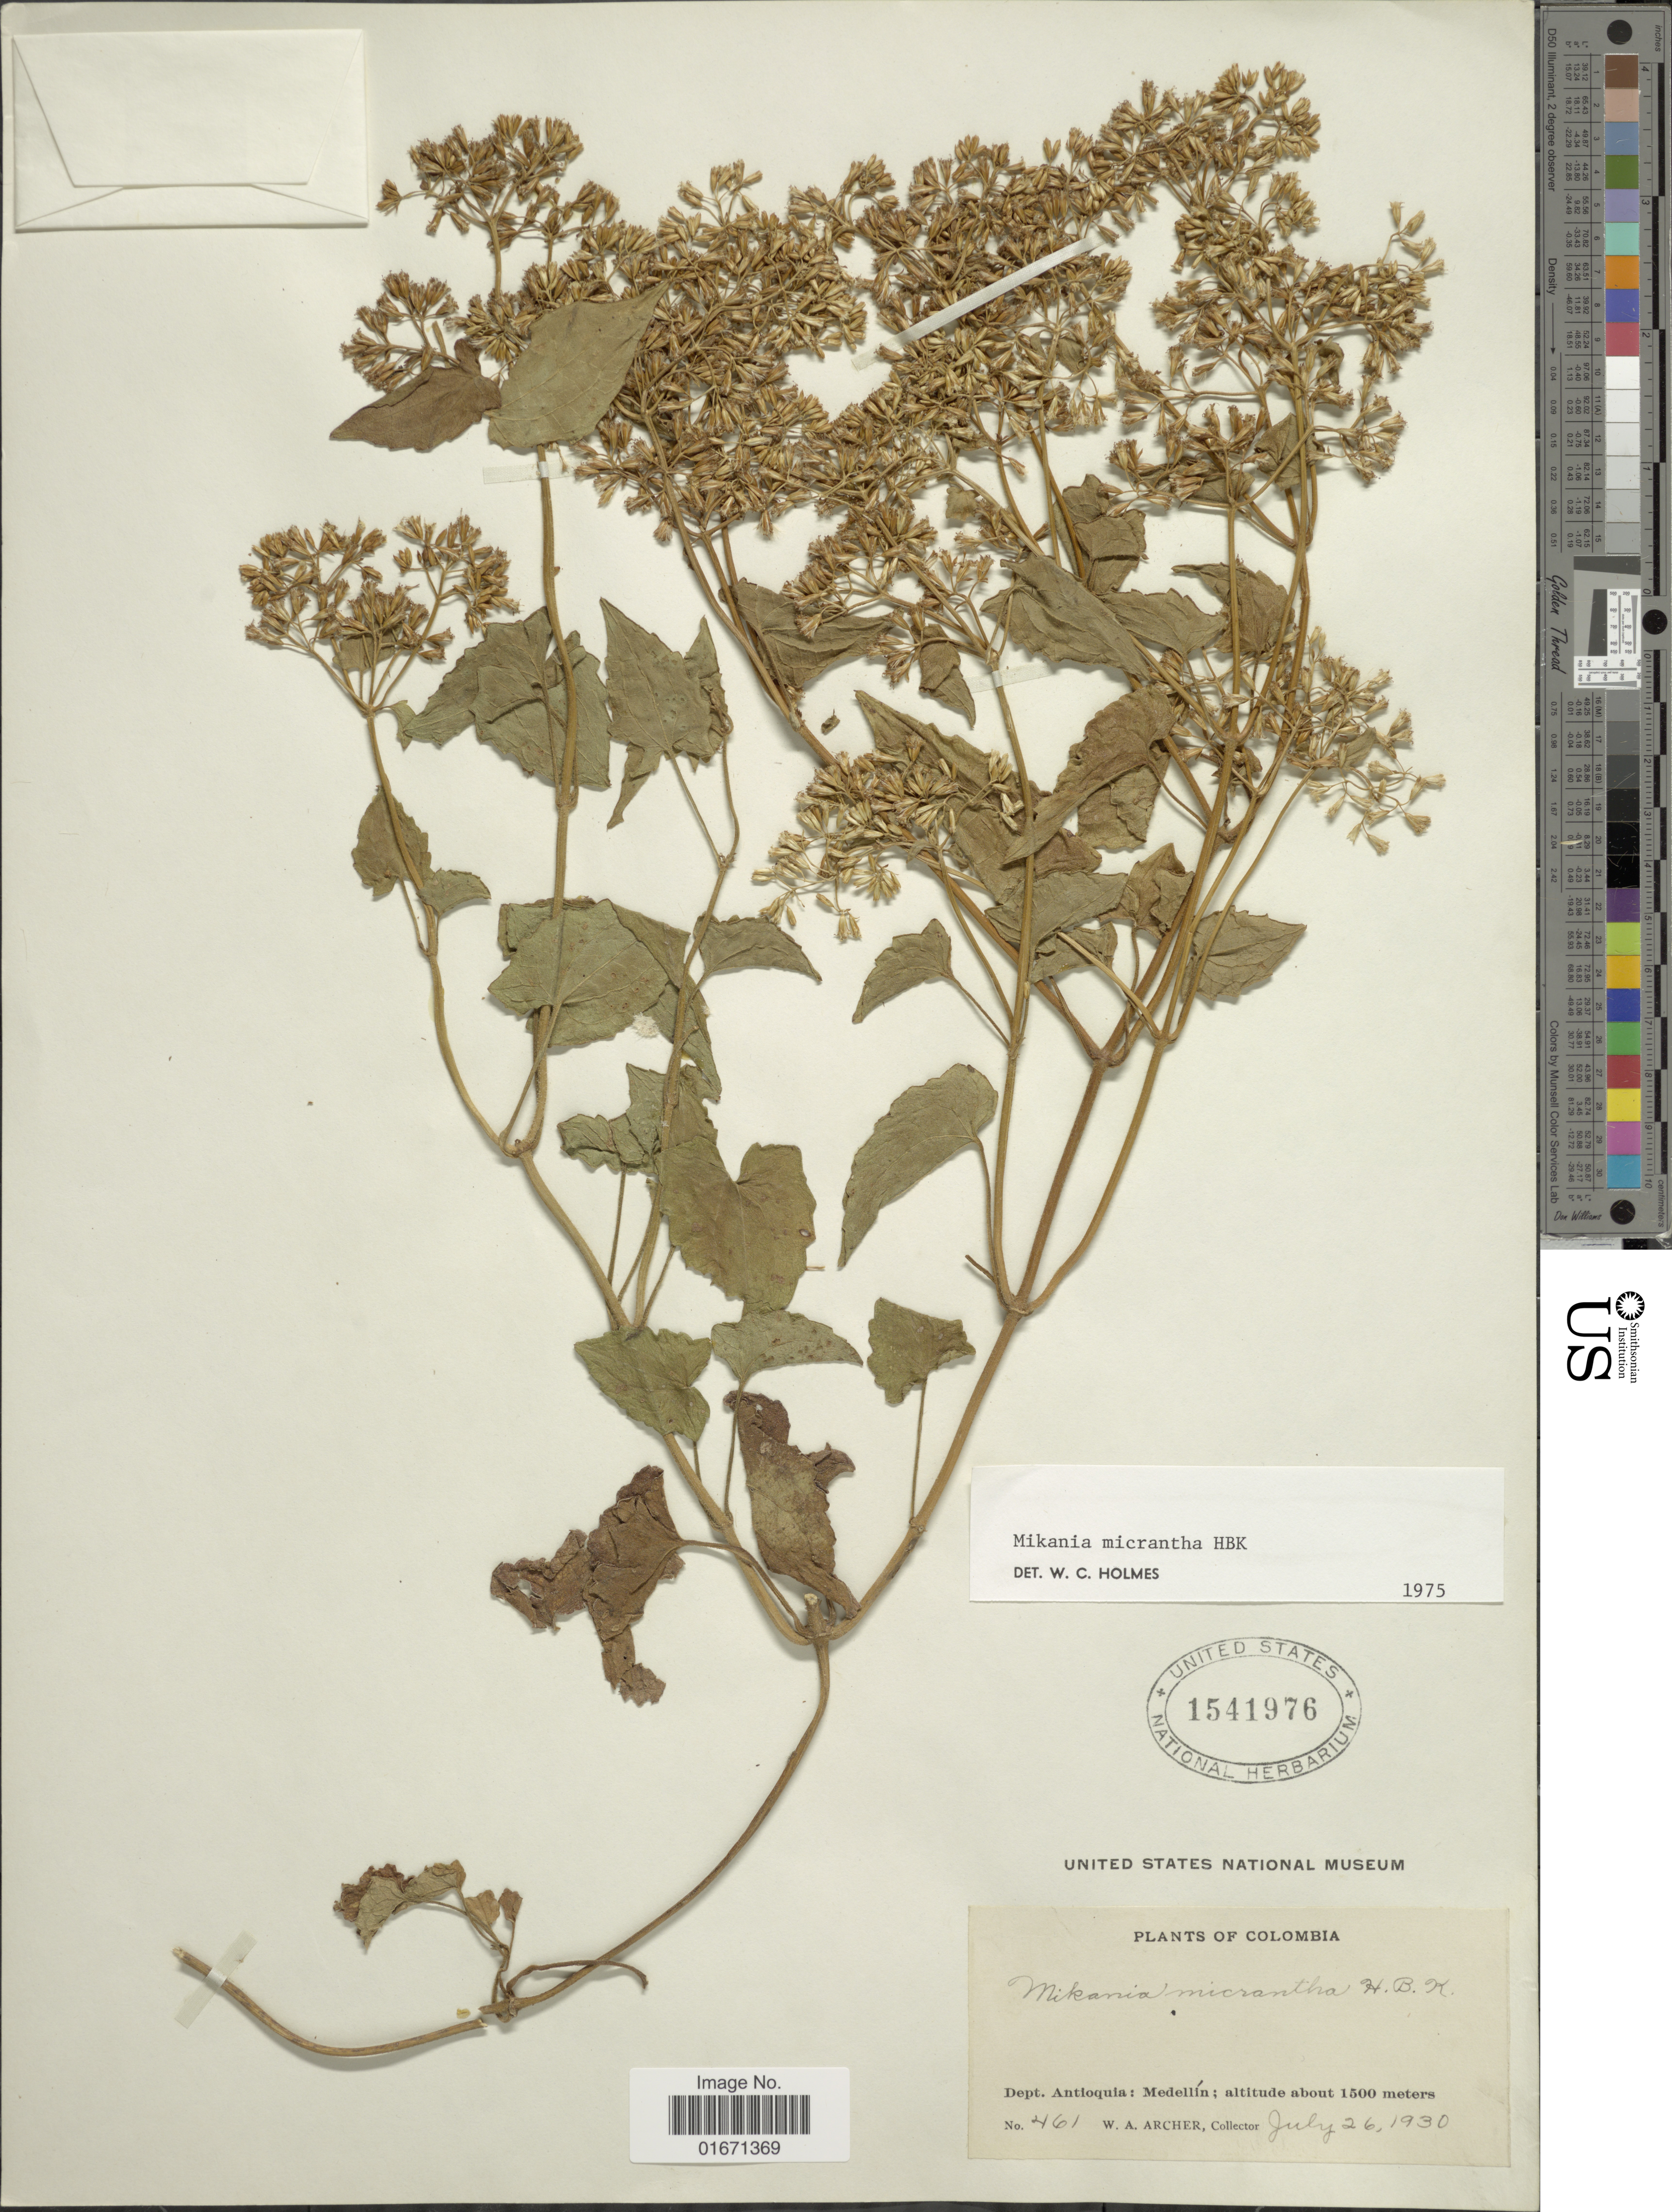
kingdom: Plantae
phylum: Tracheophyta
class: Magnoliopsida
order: Asterales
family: Asteraceae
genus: Mikania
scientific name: Mikania micrantha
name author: Kunth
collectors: W. A. Archer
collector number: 461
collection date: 1930-07-26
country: Colombia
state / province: Antioquia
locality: Medellin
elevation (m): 1500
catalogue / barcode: US 1541976